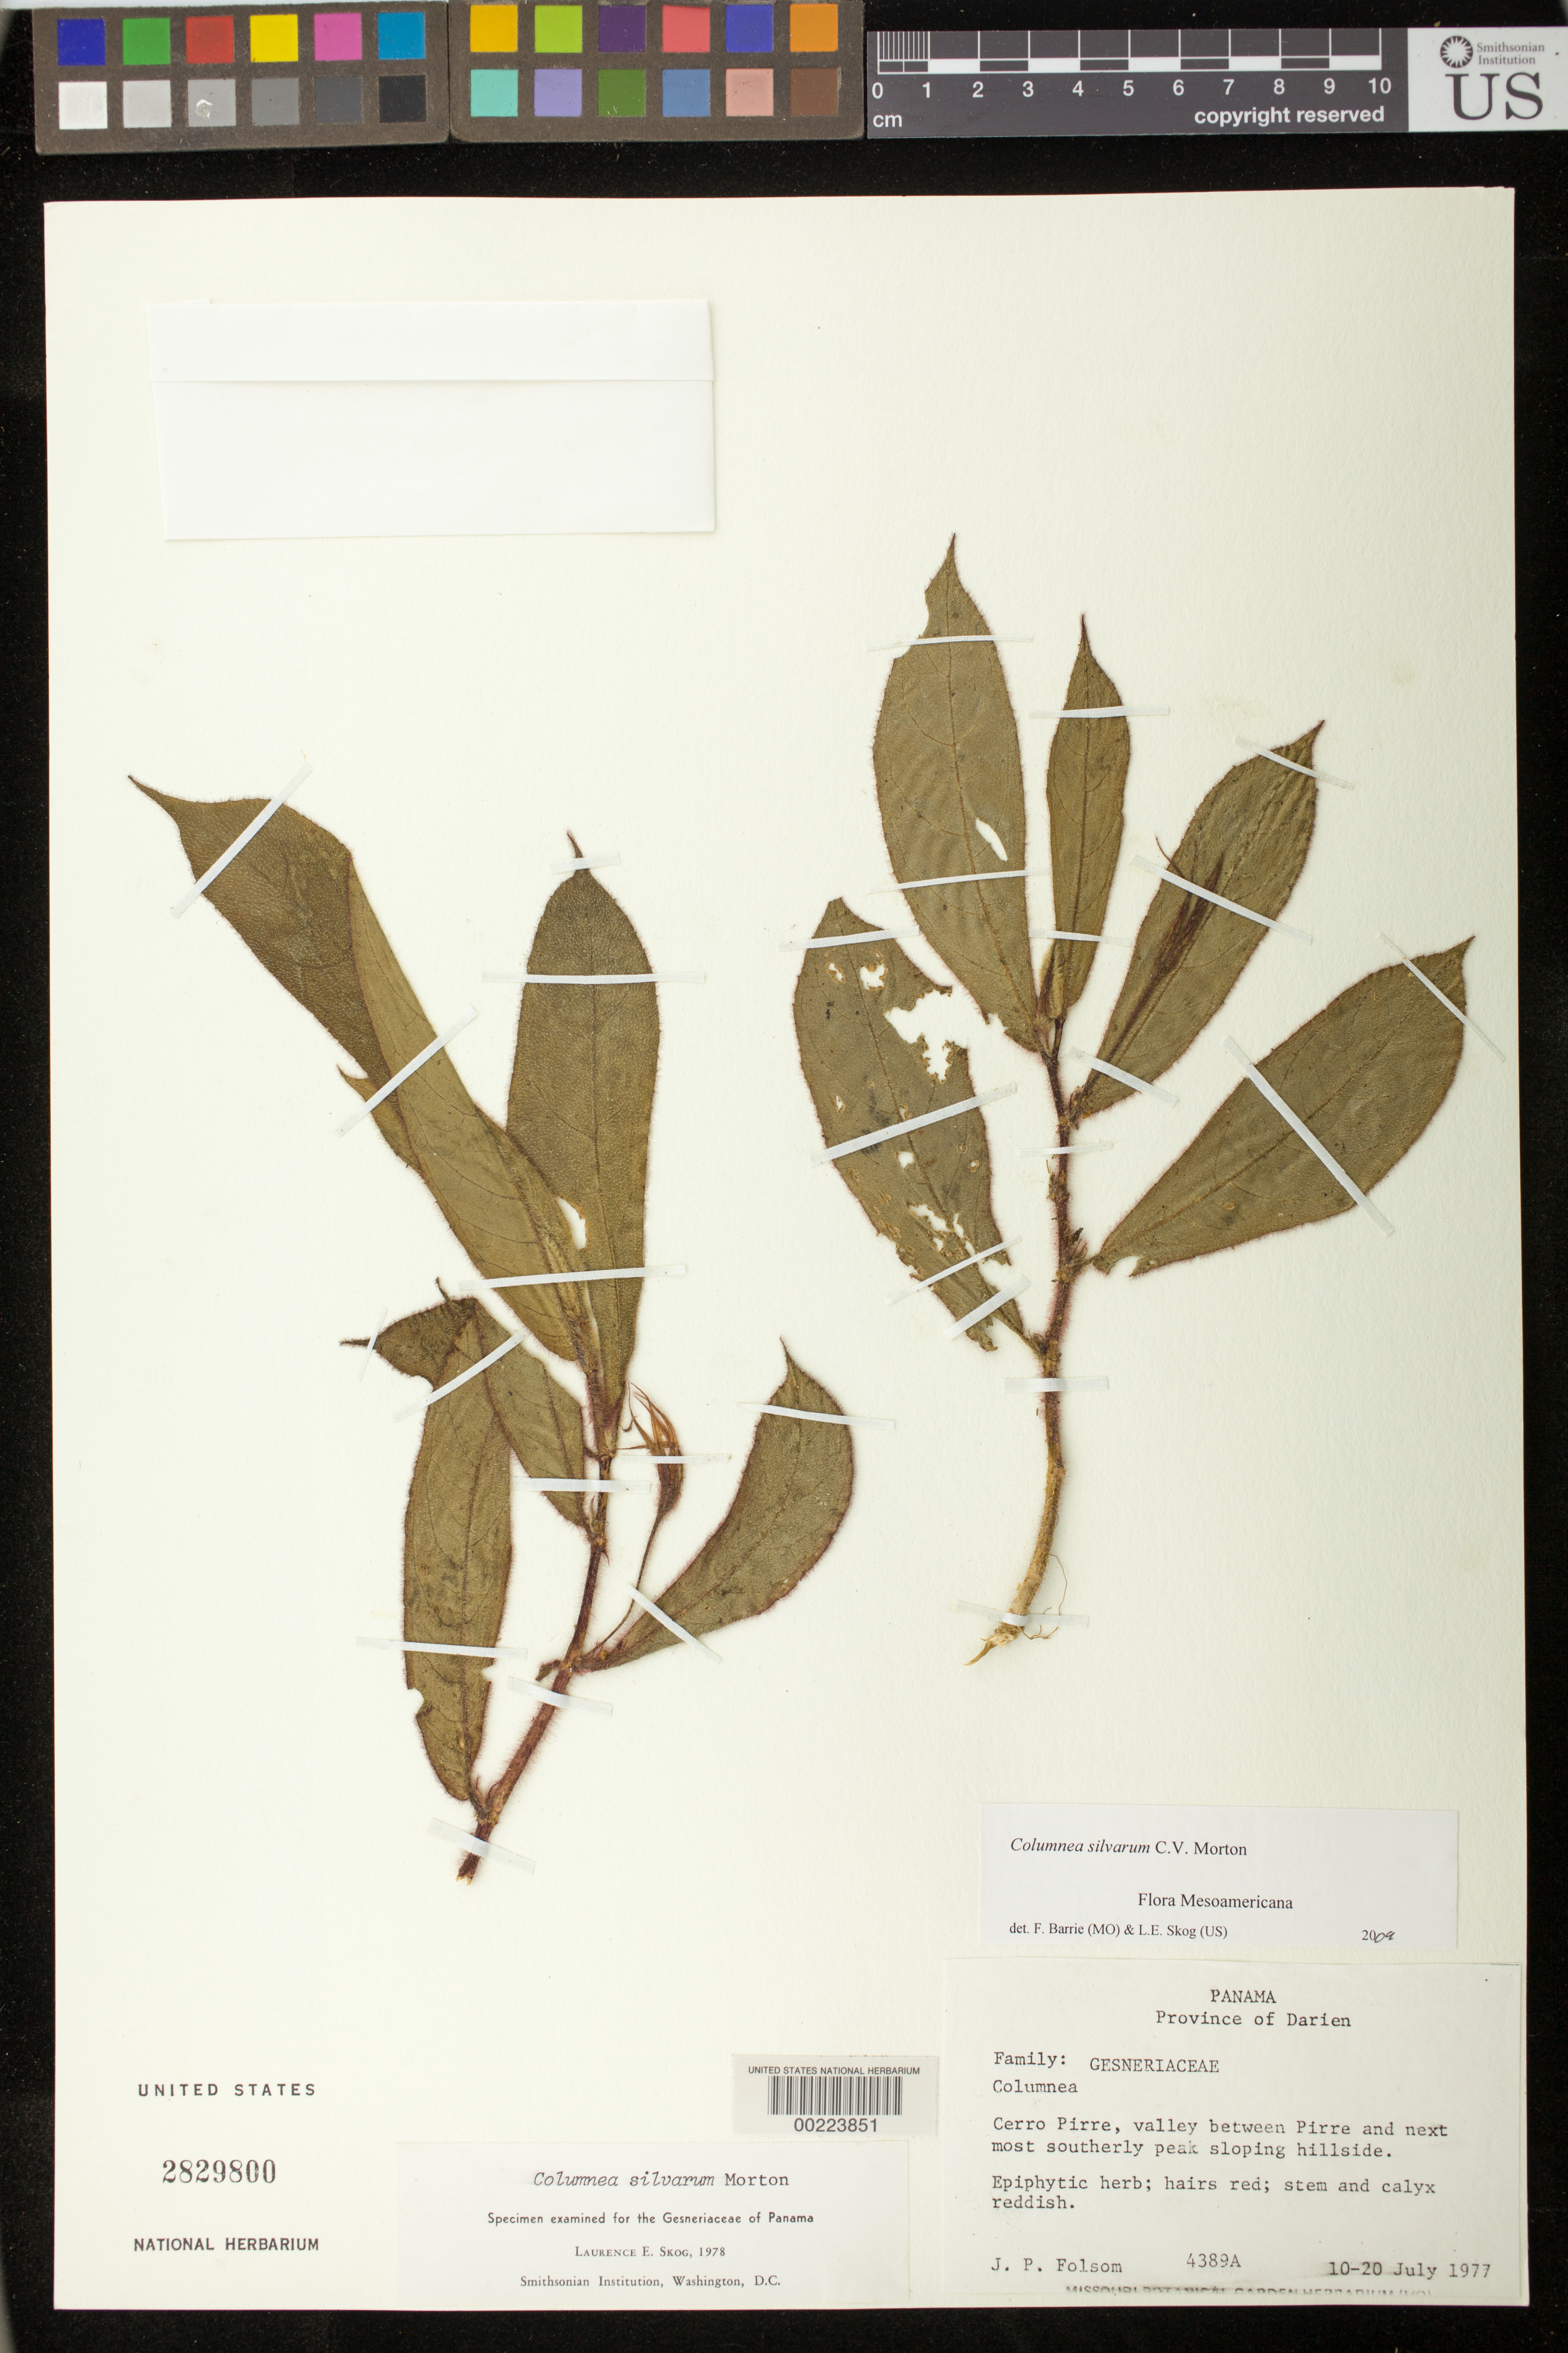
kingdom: Plantae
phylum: Tracheophyta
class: Magnoliopsida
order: Lamiales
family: Gesneriaceae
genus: Columnea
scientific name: Columnea silvarum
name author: C.V. Morton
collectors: J. P. Folsom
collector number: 4389 A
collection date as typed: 10-20 Jul 1977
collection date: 1977-07-10/1977-07-20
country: Panama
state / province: Darién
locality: Cerro Pirre, valley between Pirre and next most southerly peak sloping hillside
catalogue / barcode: US 2829800